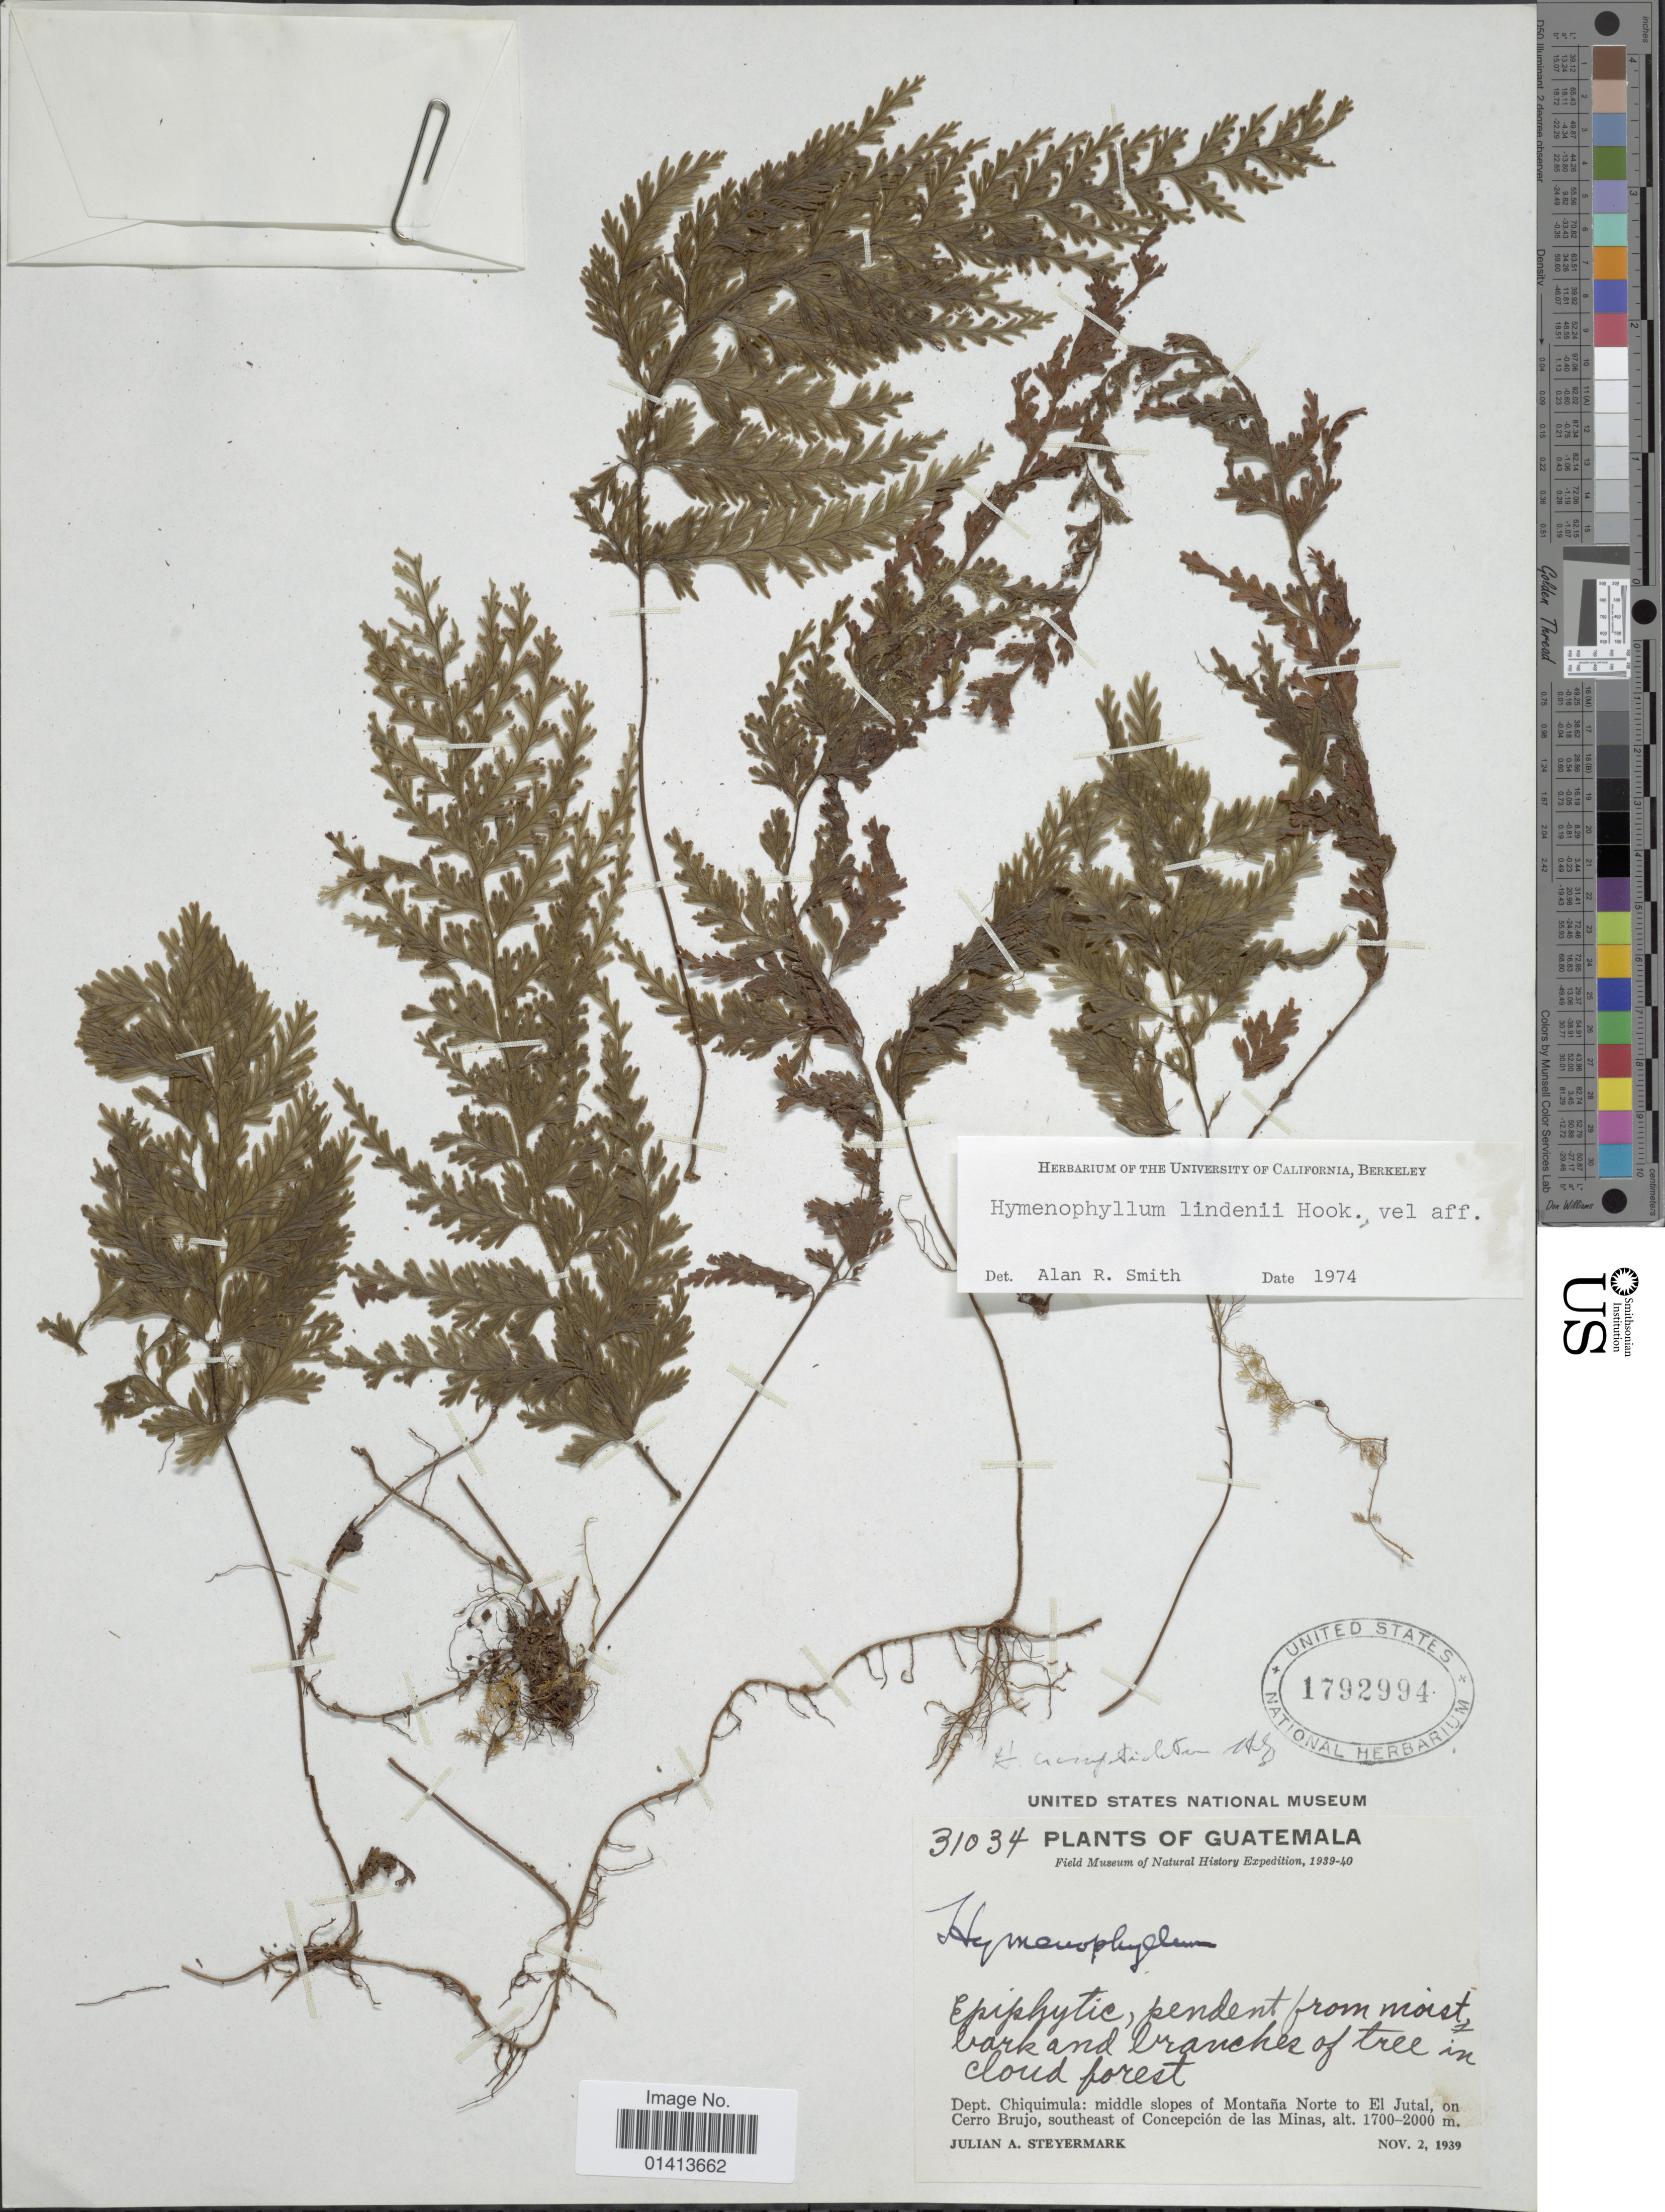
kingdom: Plantae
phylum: Tracheophyta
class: Polypodiopsida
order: Hymenophyllales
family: Hymenophyllaceae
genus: Hymenophyllum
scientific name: Hymenophyllum crassipetiolatum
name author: Stolze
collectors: J. Steyermark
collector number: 31034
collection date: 1939-11-02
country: Guatemala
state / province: Chiquimula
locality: Dept Chiquimula: middle slopes of Montaña Norte to El Jutal, on Cero brujo, southeast of Concepción de las Minas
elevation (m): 1700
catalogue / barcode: US 1792994